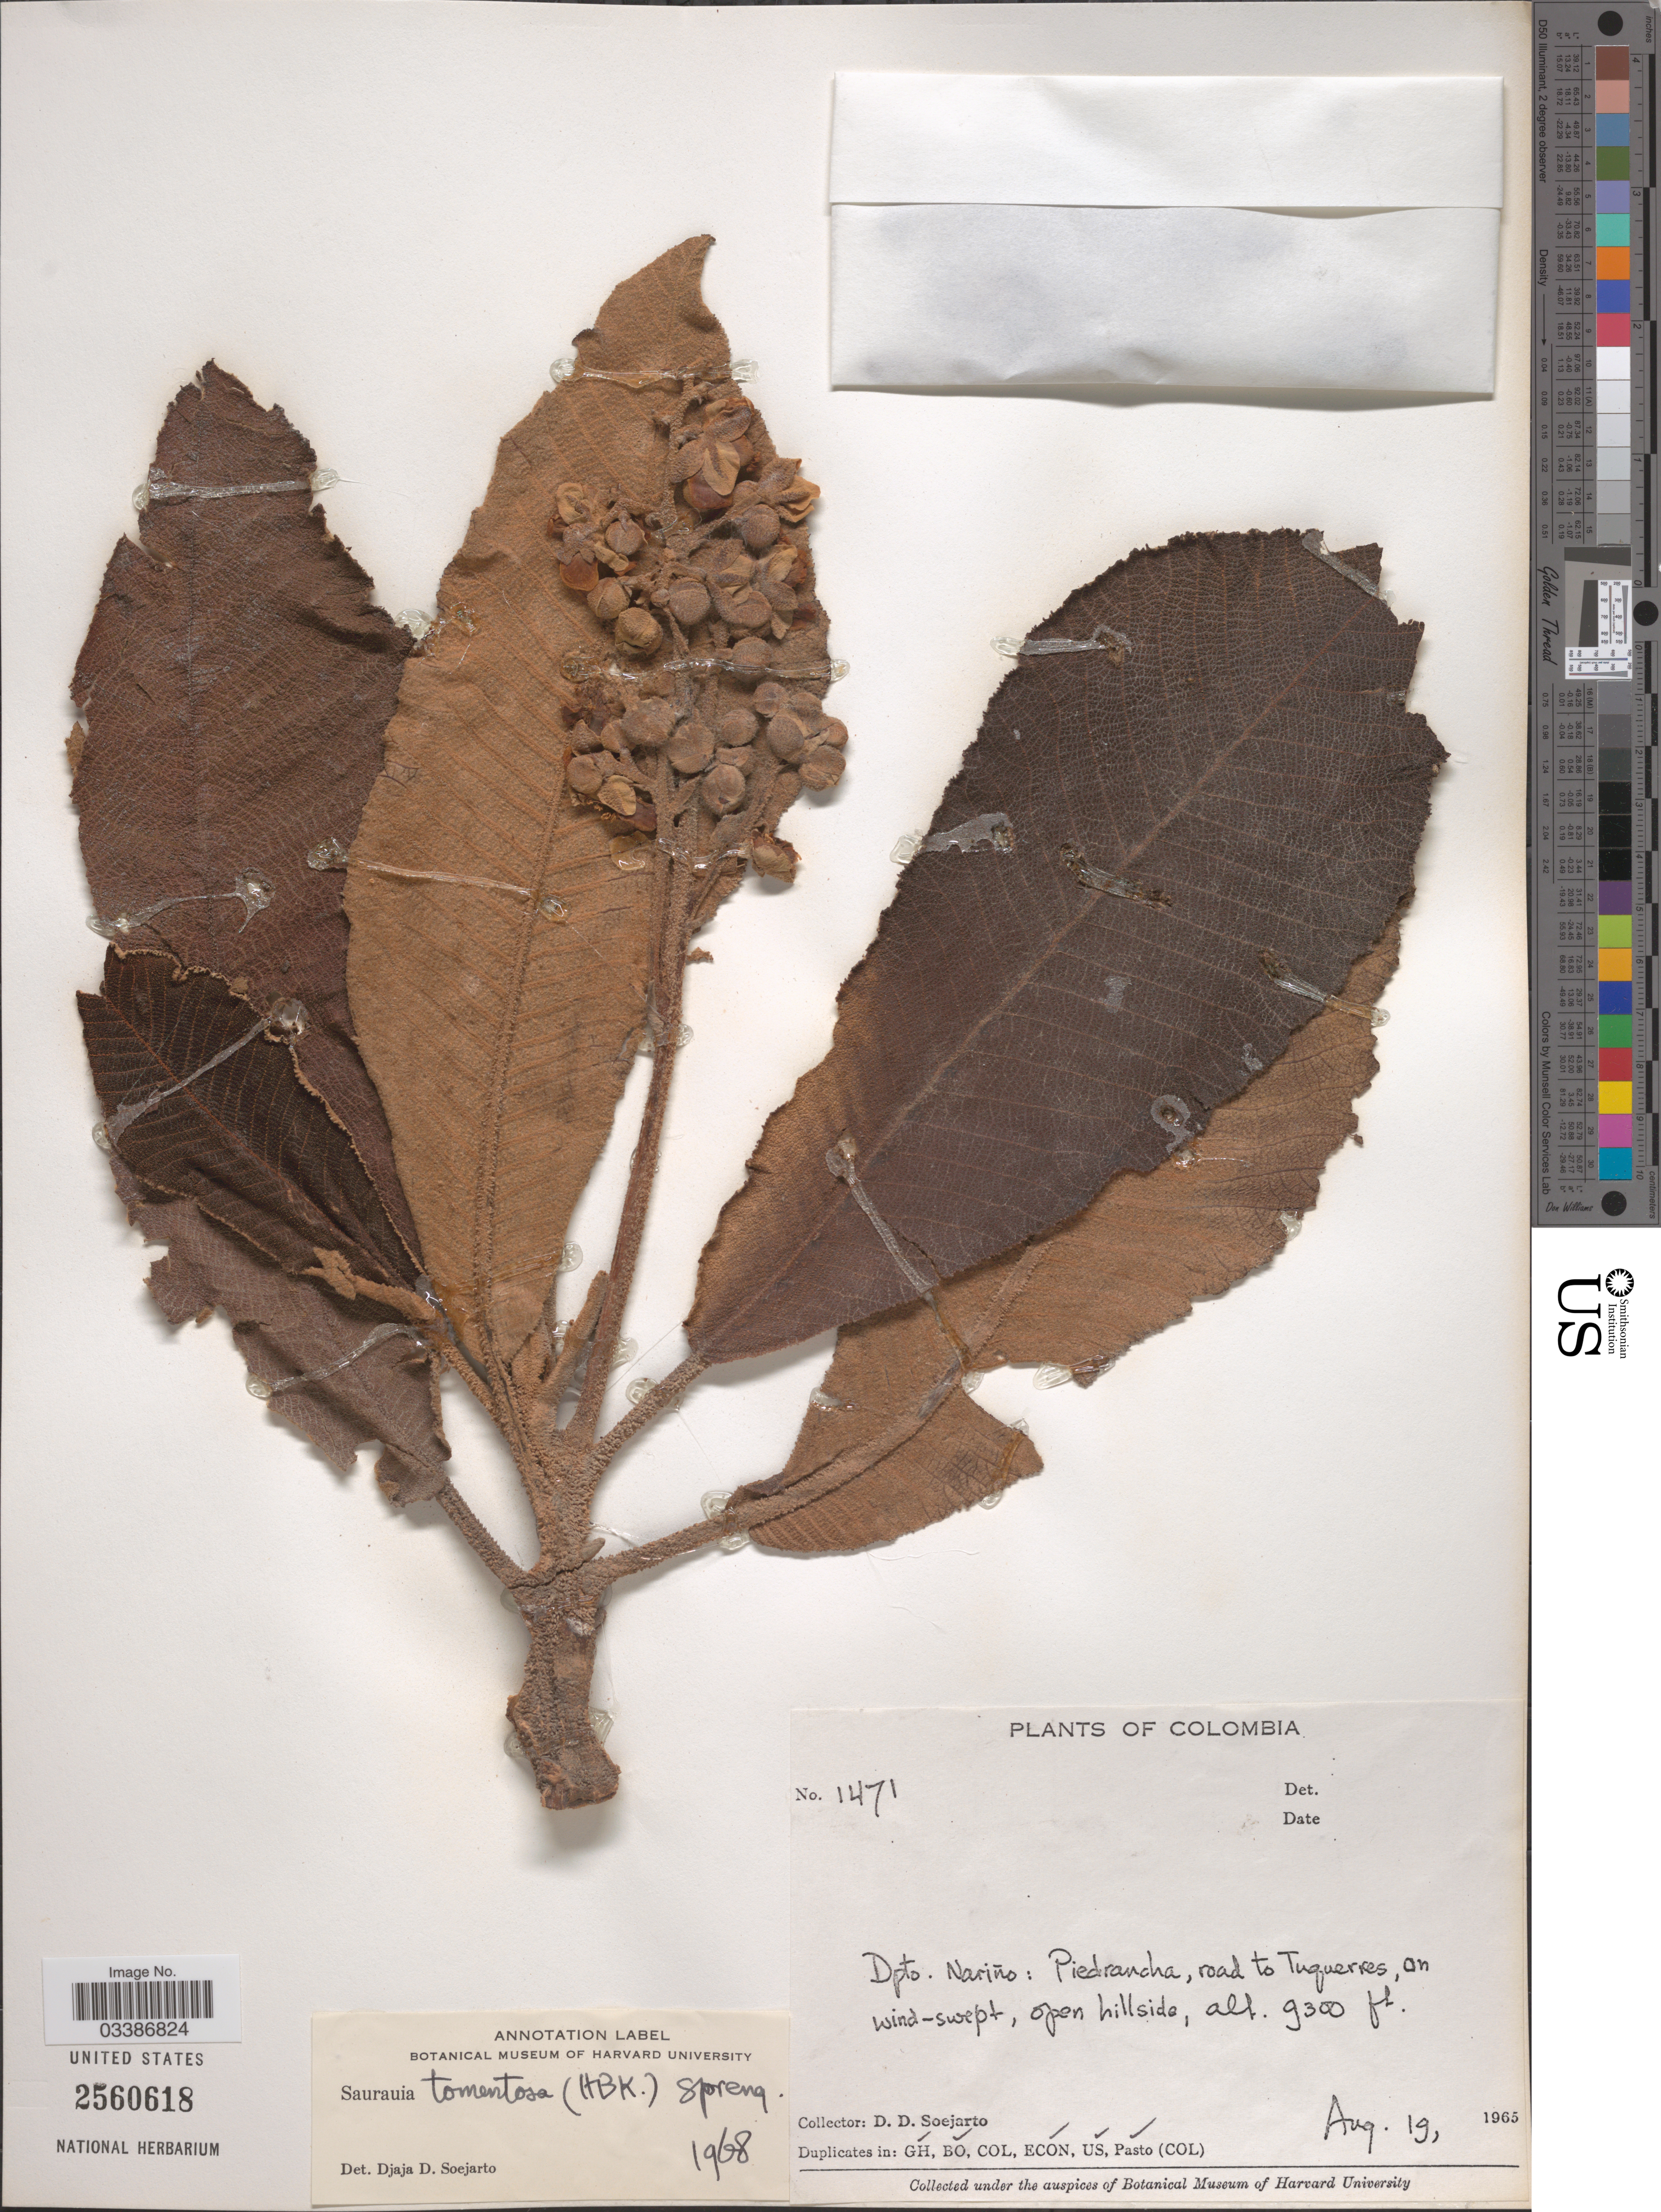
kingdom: Plantae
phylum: Tracheophyta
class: Magnoliopsida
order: Ericales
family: Actinidiaceae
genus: Saurauia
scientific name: Saurauia tomentosa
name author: (Kunth) Spreng.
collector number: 1471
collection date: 1965-08-19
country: Colombia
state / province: Nariño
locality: Dpto. Nariño: Piedrancha, road to Tuquerres, on wind-swept, open hillside.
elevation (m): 2835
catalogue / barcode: US 2560618